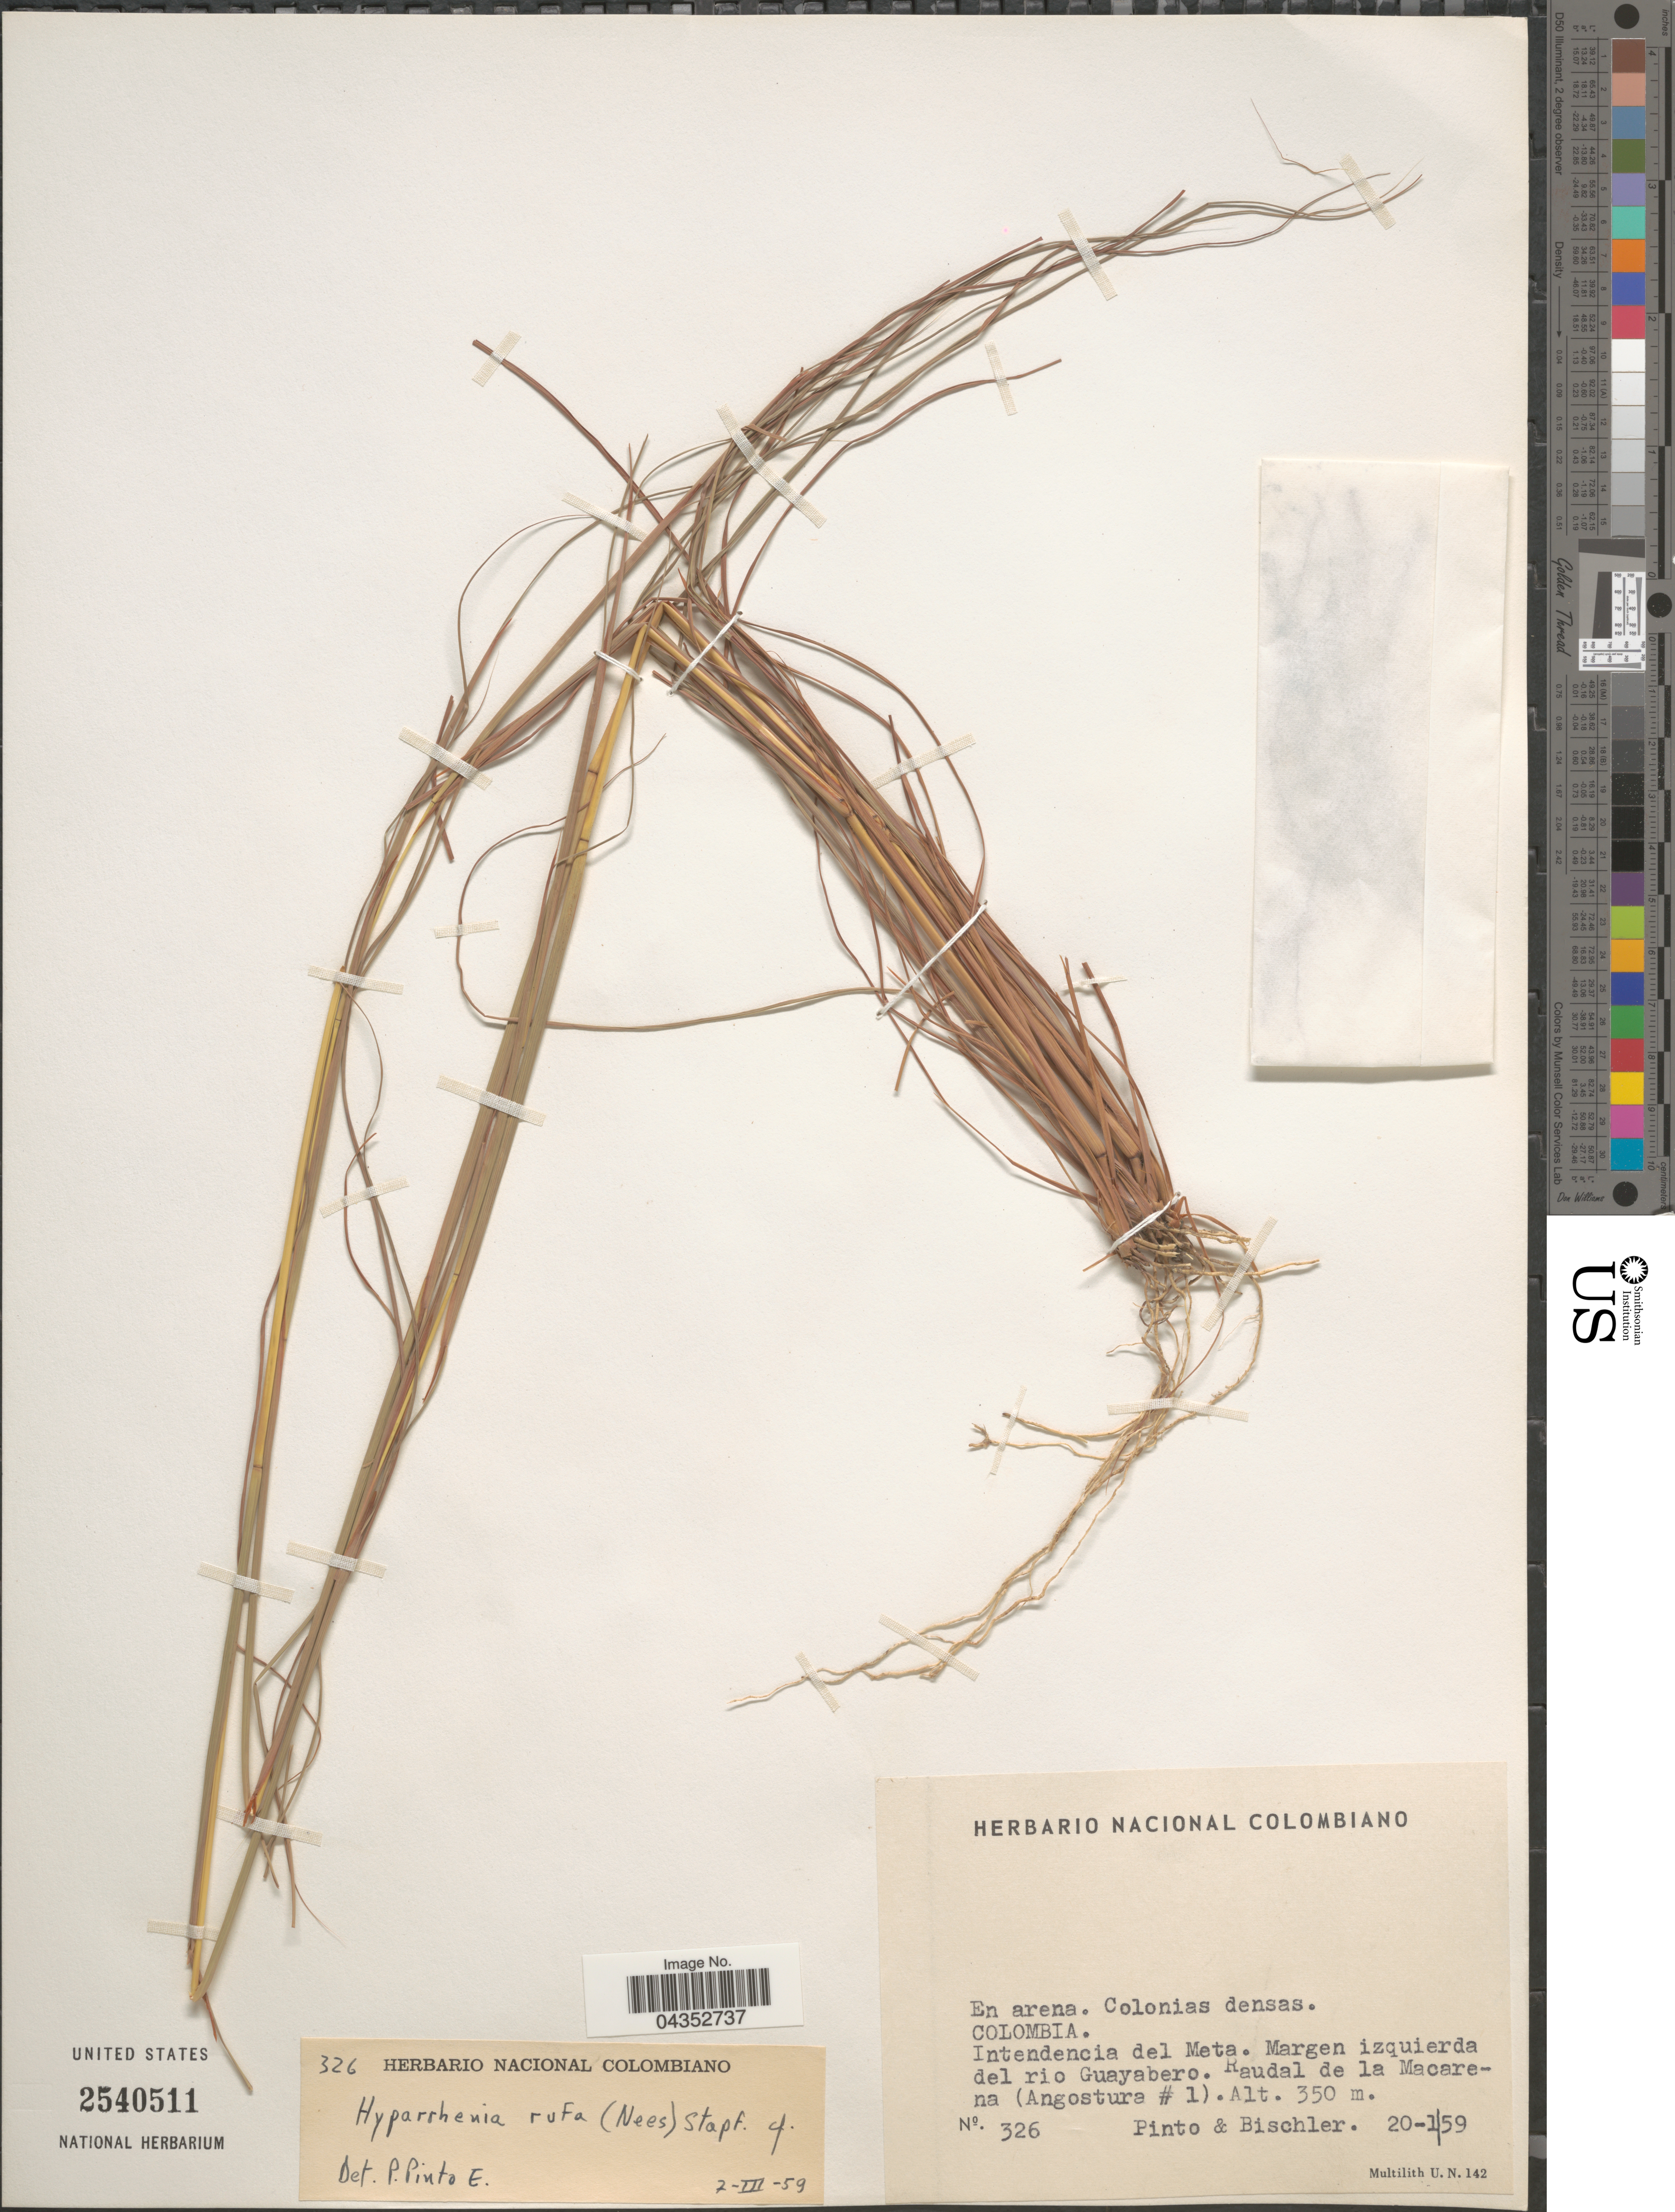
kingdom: Plantae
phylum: Tracheophyta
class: Liliopsida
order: Poales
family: Poaceae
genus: Hyparrhenia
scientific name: Hyparrhenia rufa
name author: (Nees) Stapf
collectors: Pinto, -- & -. Bischler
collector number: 326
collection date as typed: Transcribed d/m/y: 20/1/59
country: Colombia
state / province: Meta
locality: Intendencia del Meta. Margen izquierda del rio Guayabero. Raudal de la Macarena (Angosture #1).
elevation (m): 350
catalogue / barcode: US 2540511